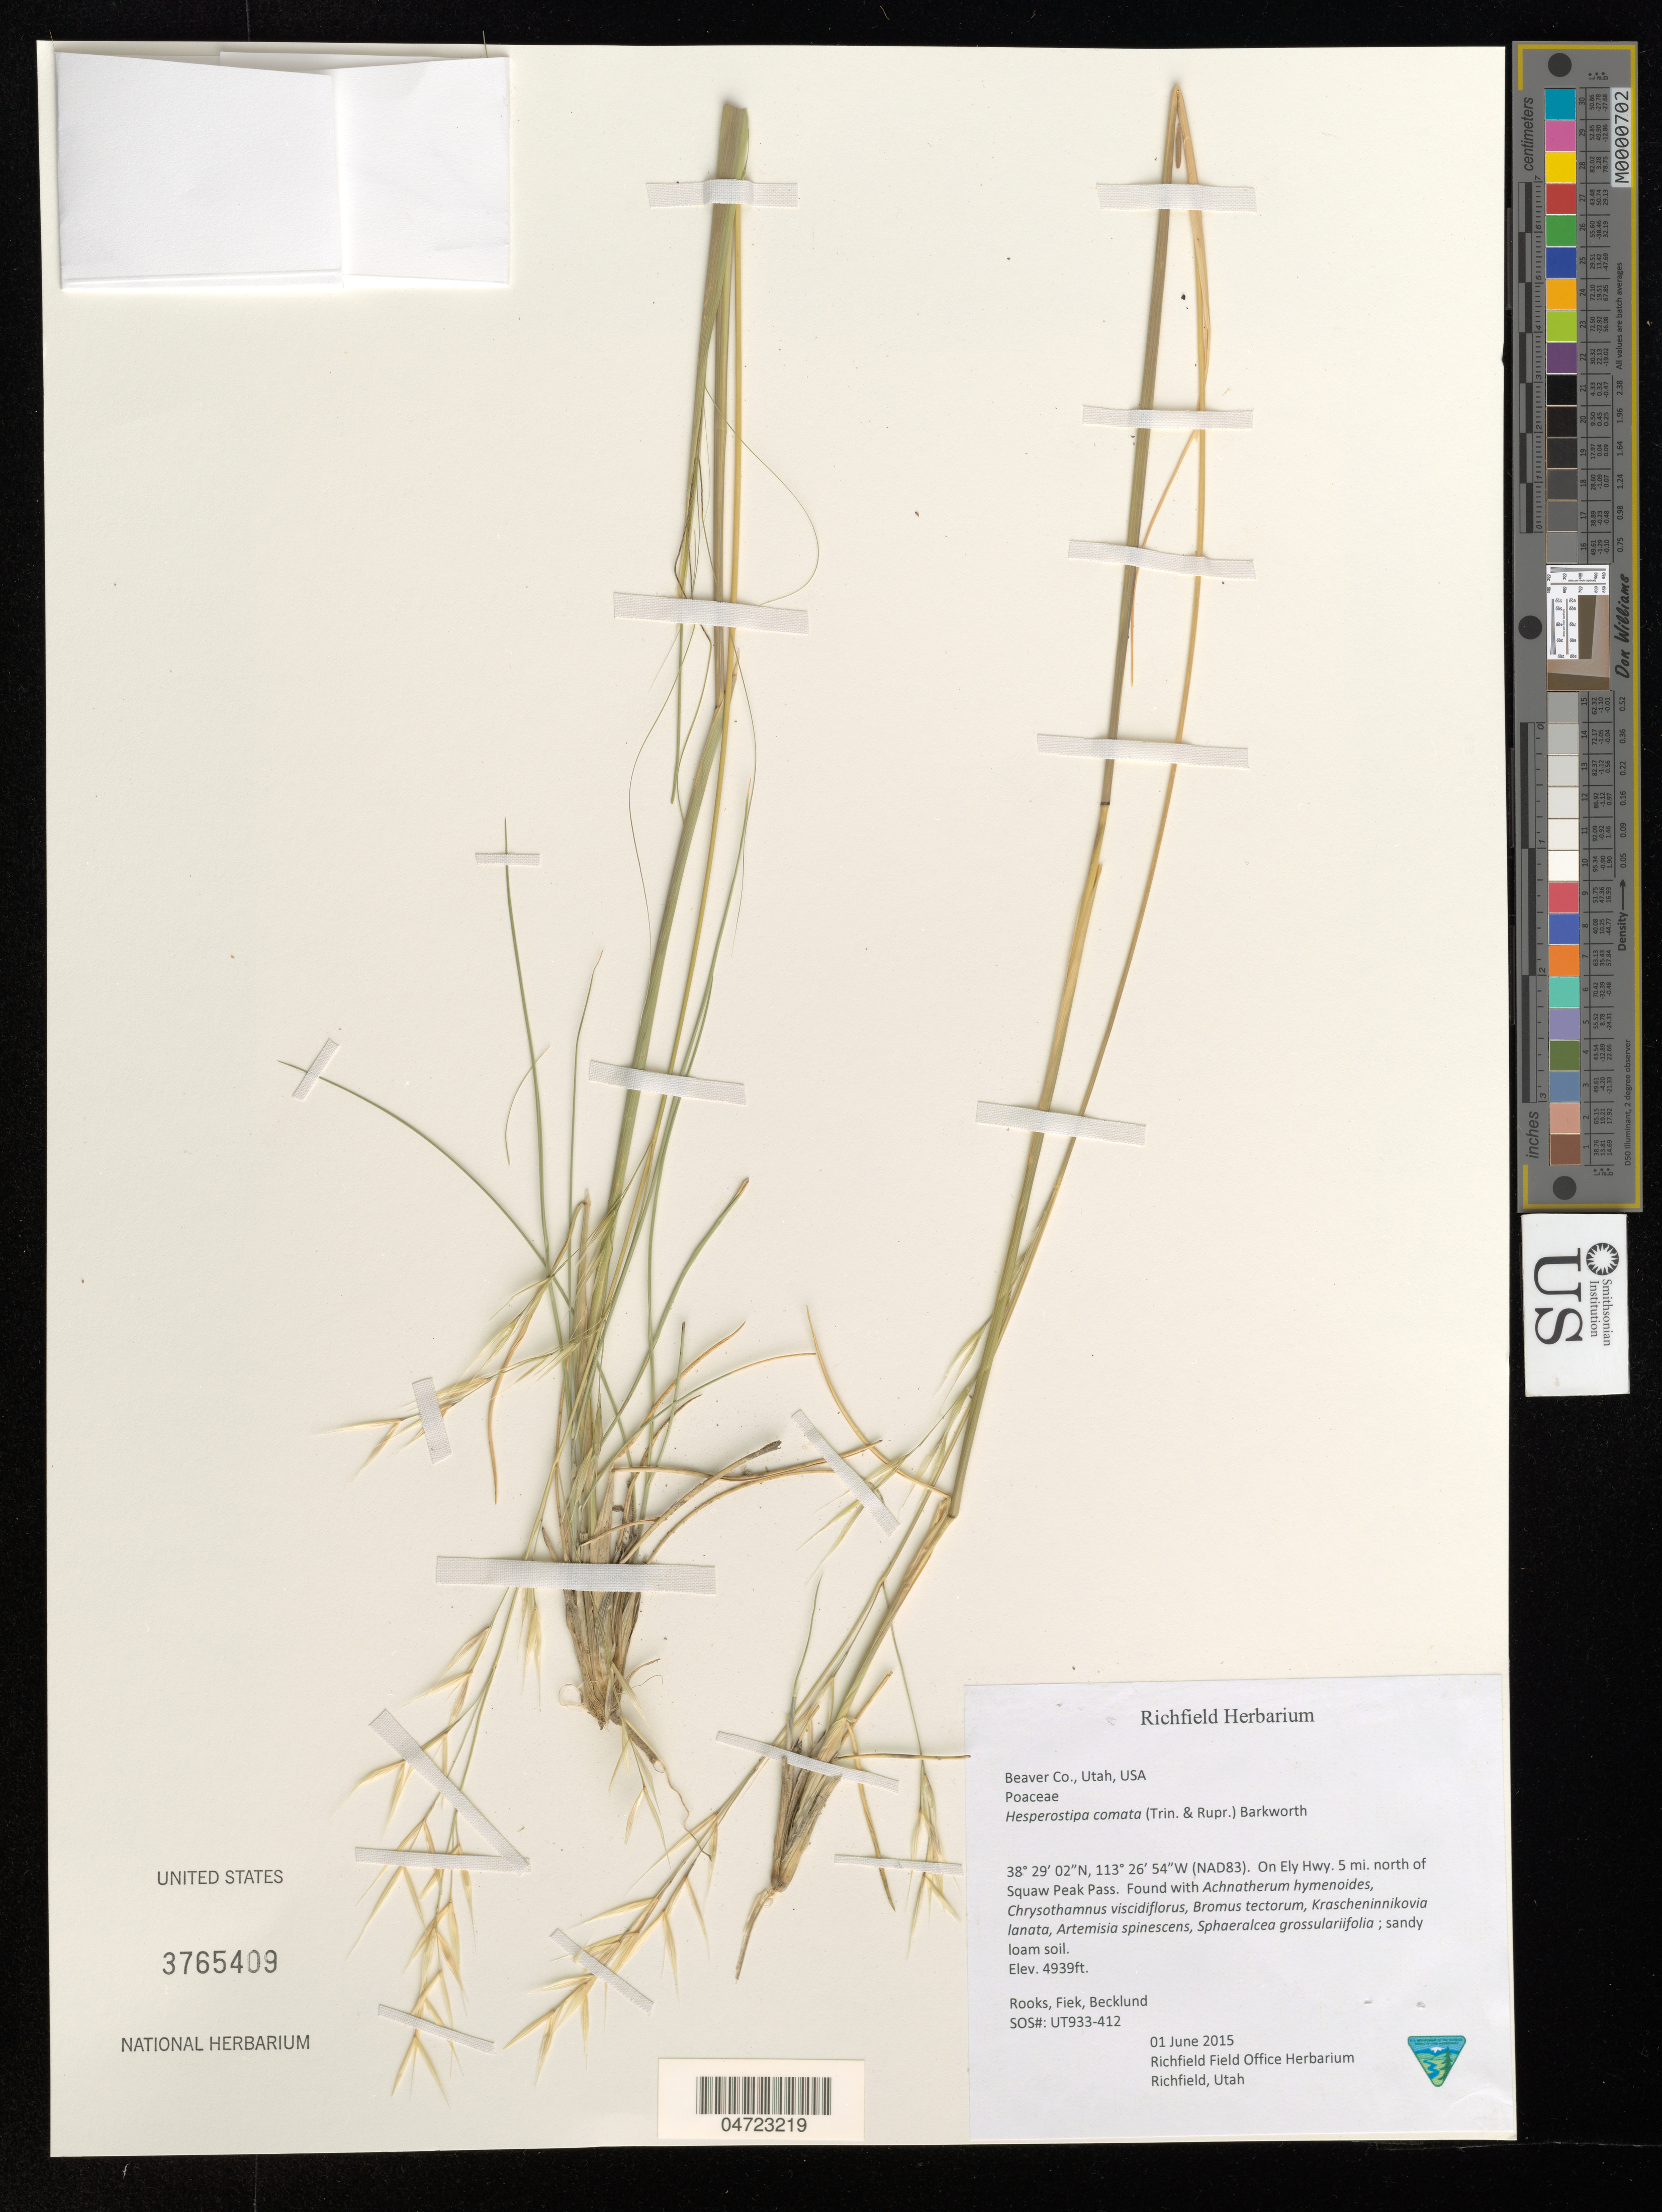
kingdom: Plantae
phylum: Tracheophyta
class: Liliopsida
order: Poales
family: Poaceae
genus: Hesperostipa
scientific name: Hesperostipa comata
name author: (Trin. & Rupr.) Barkworth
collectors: -. Rooks, Fiek & -. Becklund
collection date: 2015-06-01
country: United States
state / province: Utah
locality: (NAD83). Beaver Co. On Ely Hwy. 5 mi. north of Squaw Peak Pass.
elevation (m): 1505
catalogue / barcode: US 3765409